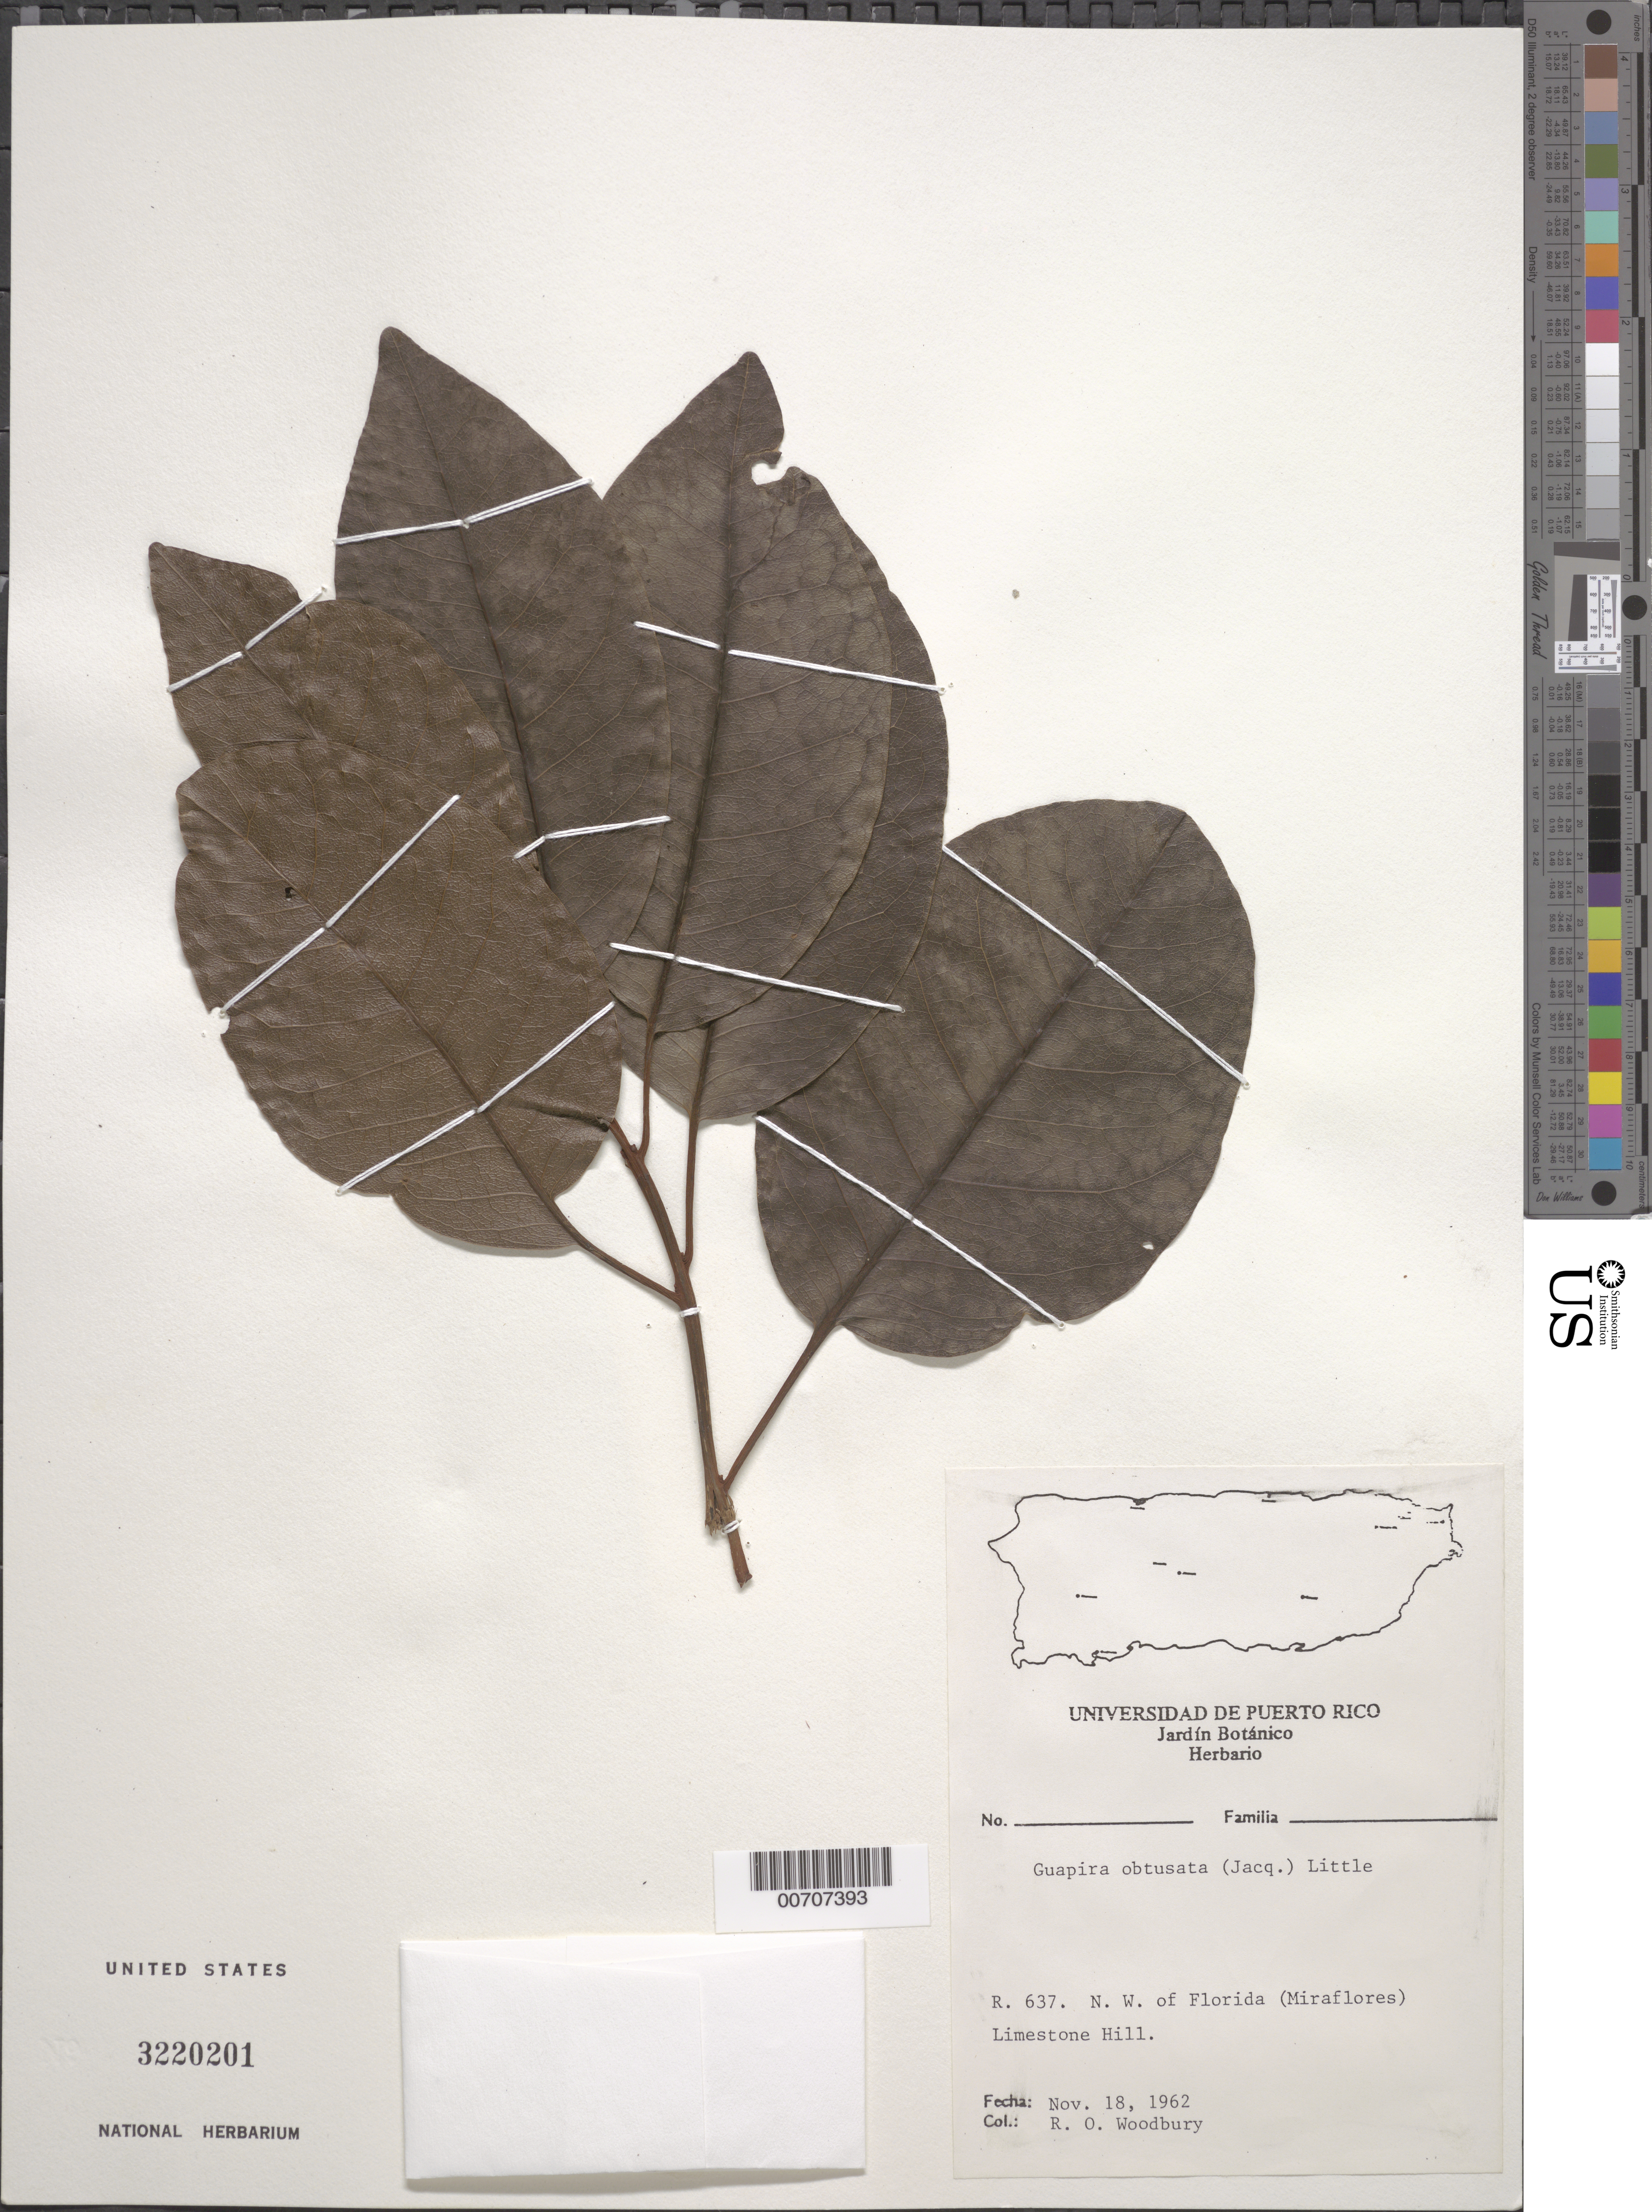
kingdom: Plantae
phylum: Tracheophyta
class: Magnoliopsida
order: Caryophyllales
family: Nyctaginaceae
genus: Guapira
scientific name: Guapira obtusata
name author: (Jacq.) Little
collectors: R. O. Woodbury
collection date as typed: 18 Nov 1962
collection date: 1962-11-18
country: Puerto Rico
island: Greater Antilles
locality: R. 637. NW of Florida (Miraflores)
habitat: Limestone hill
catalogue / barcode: US 3220201